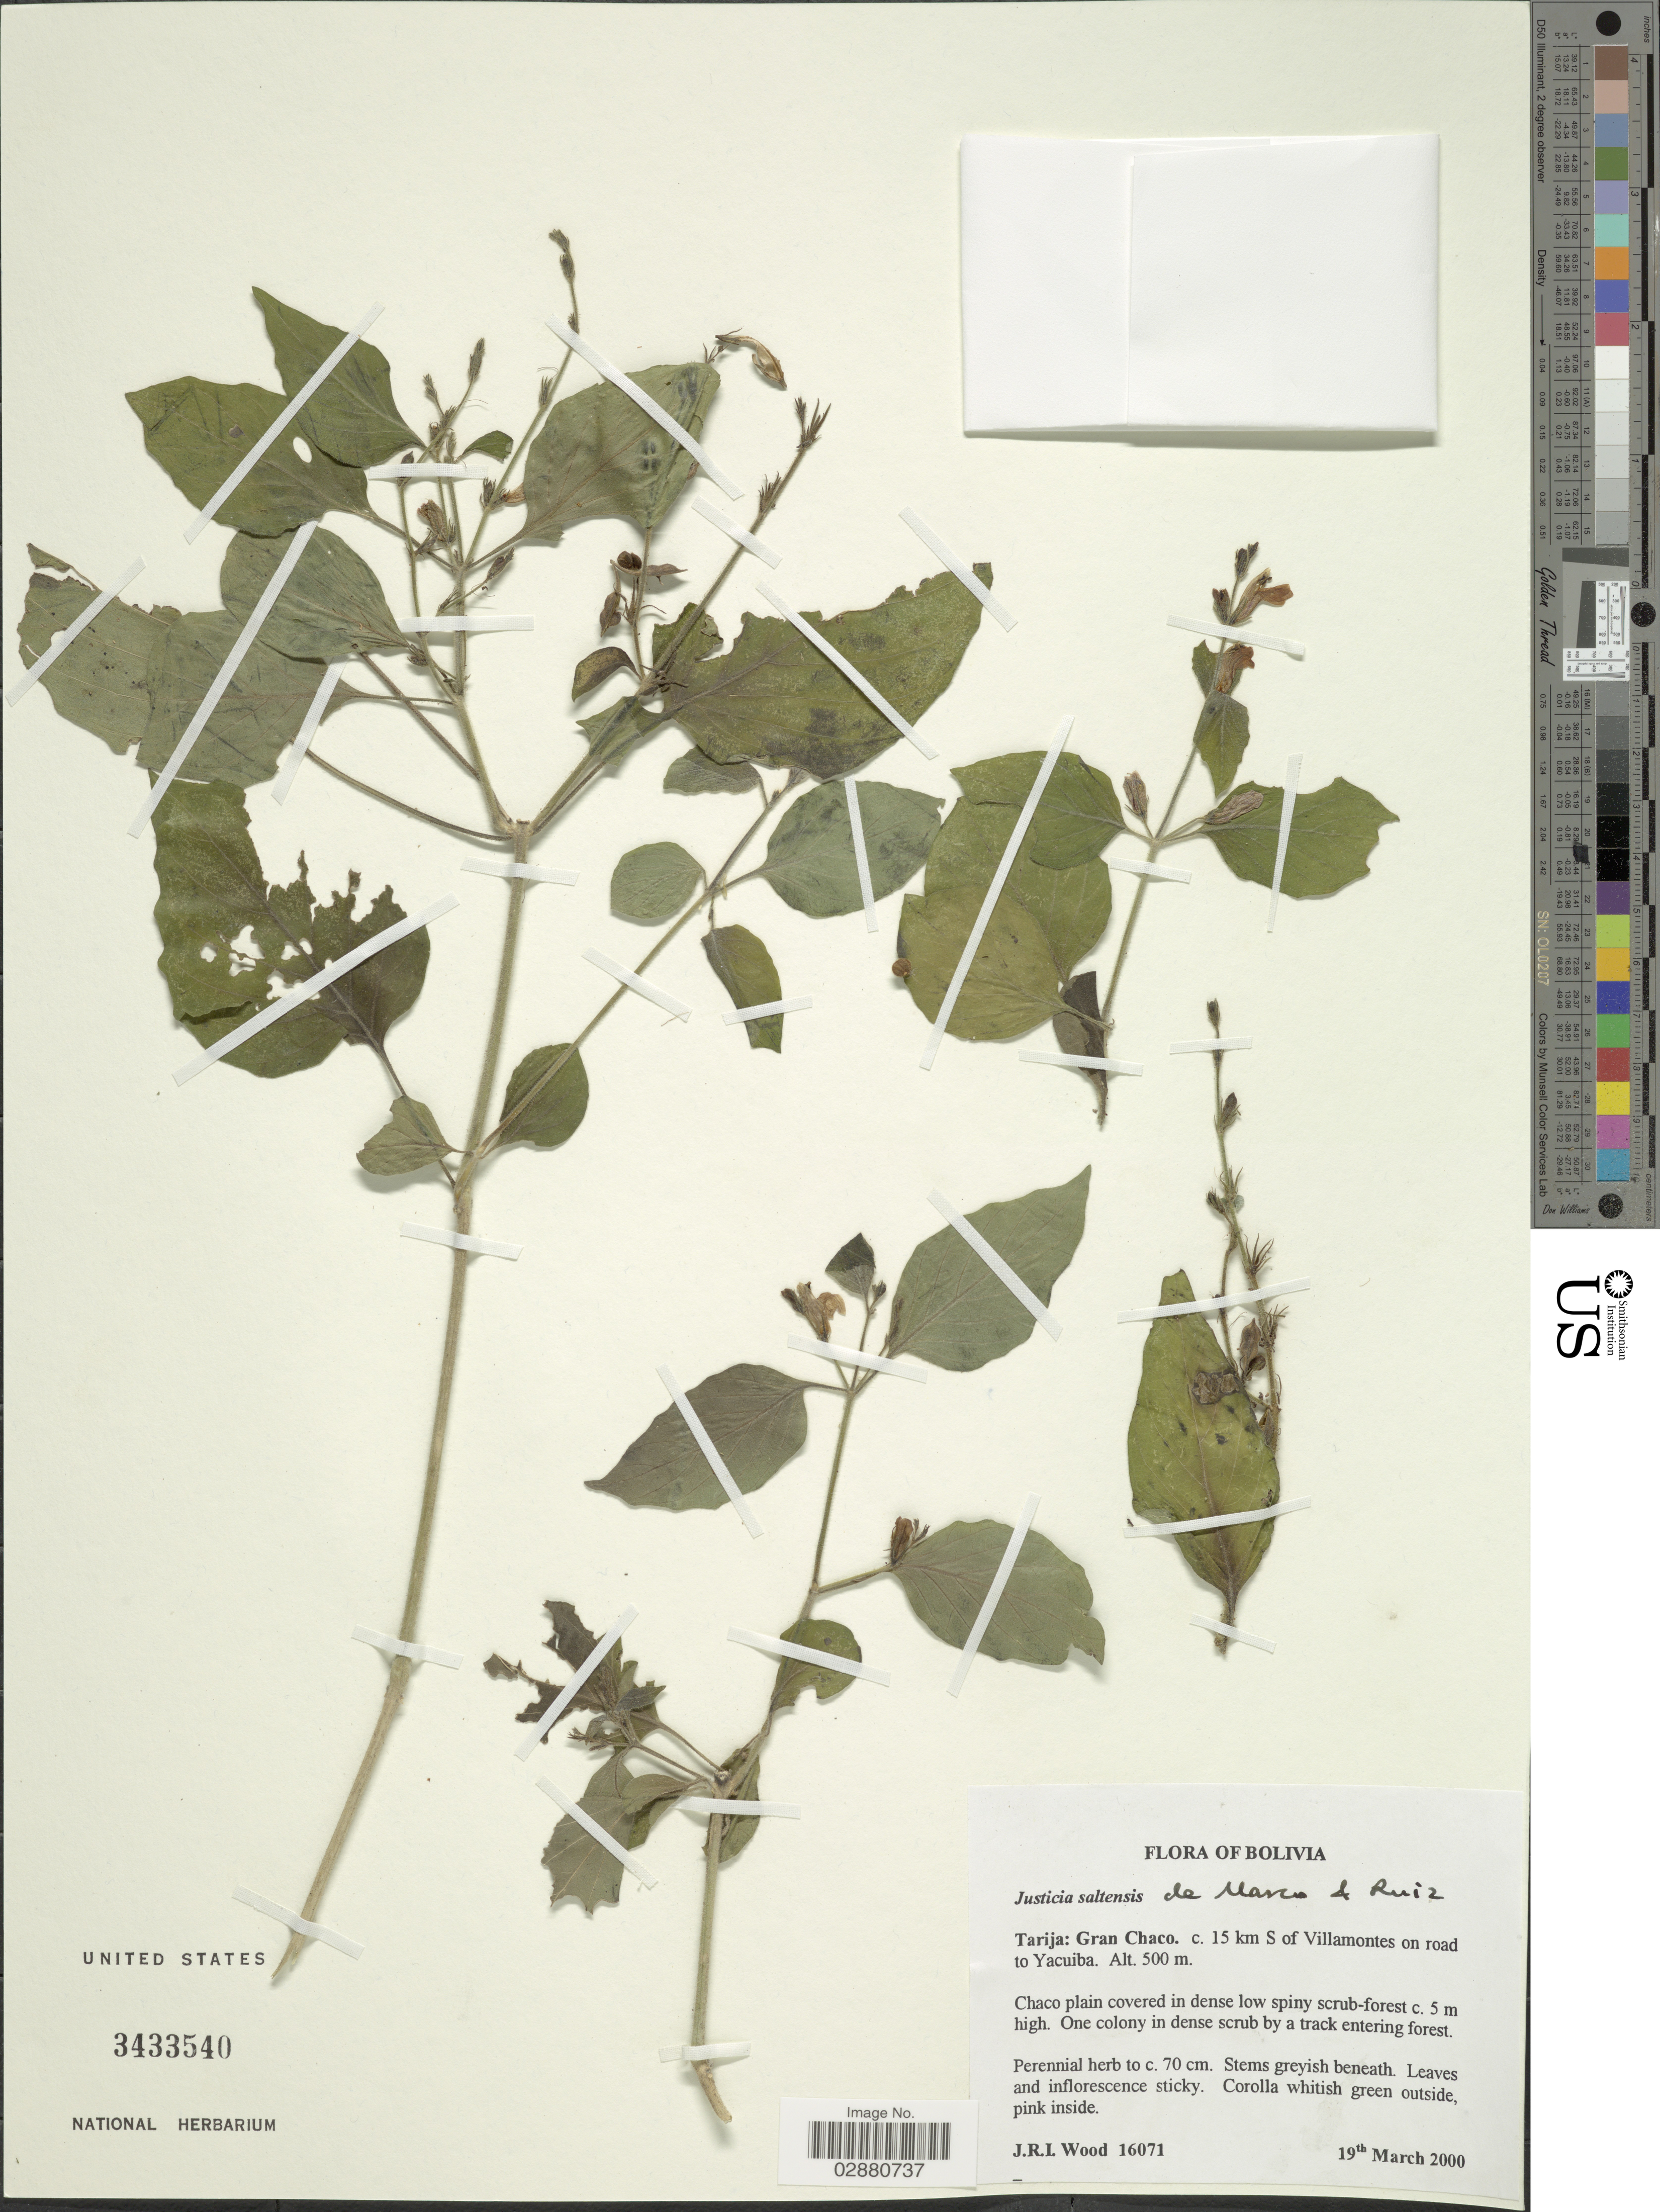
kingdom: Plantae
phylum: Tracheophyta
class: Magnoliopsida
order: Lamiales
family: Acanthaceae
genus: Justicia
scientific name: Justicia saltensis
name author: T. Ruíz & De Marco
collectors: J. R. I. Wood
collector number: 16071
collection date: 2000-03-19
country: Bolivia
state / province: Tarija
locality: Gran Chaco. c. 15 km S of Villamontes on road to Yacuiba.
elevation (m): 500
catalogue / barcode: US 3433540